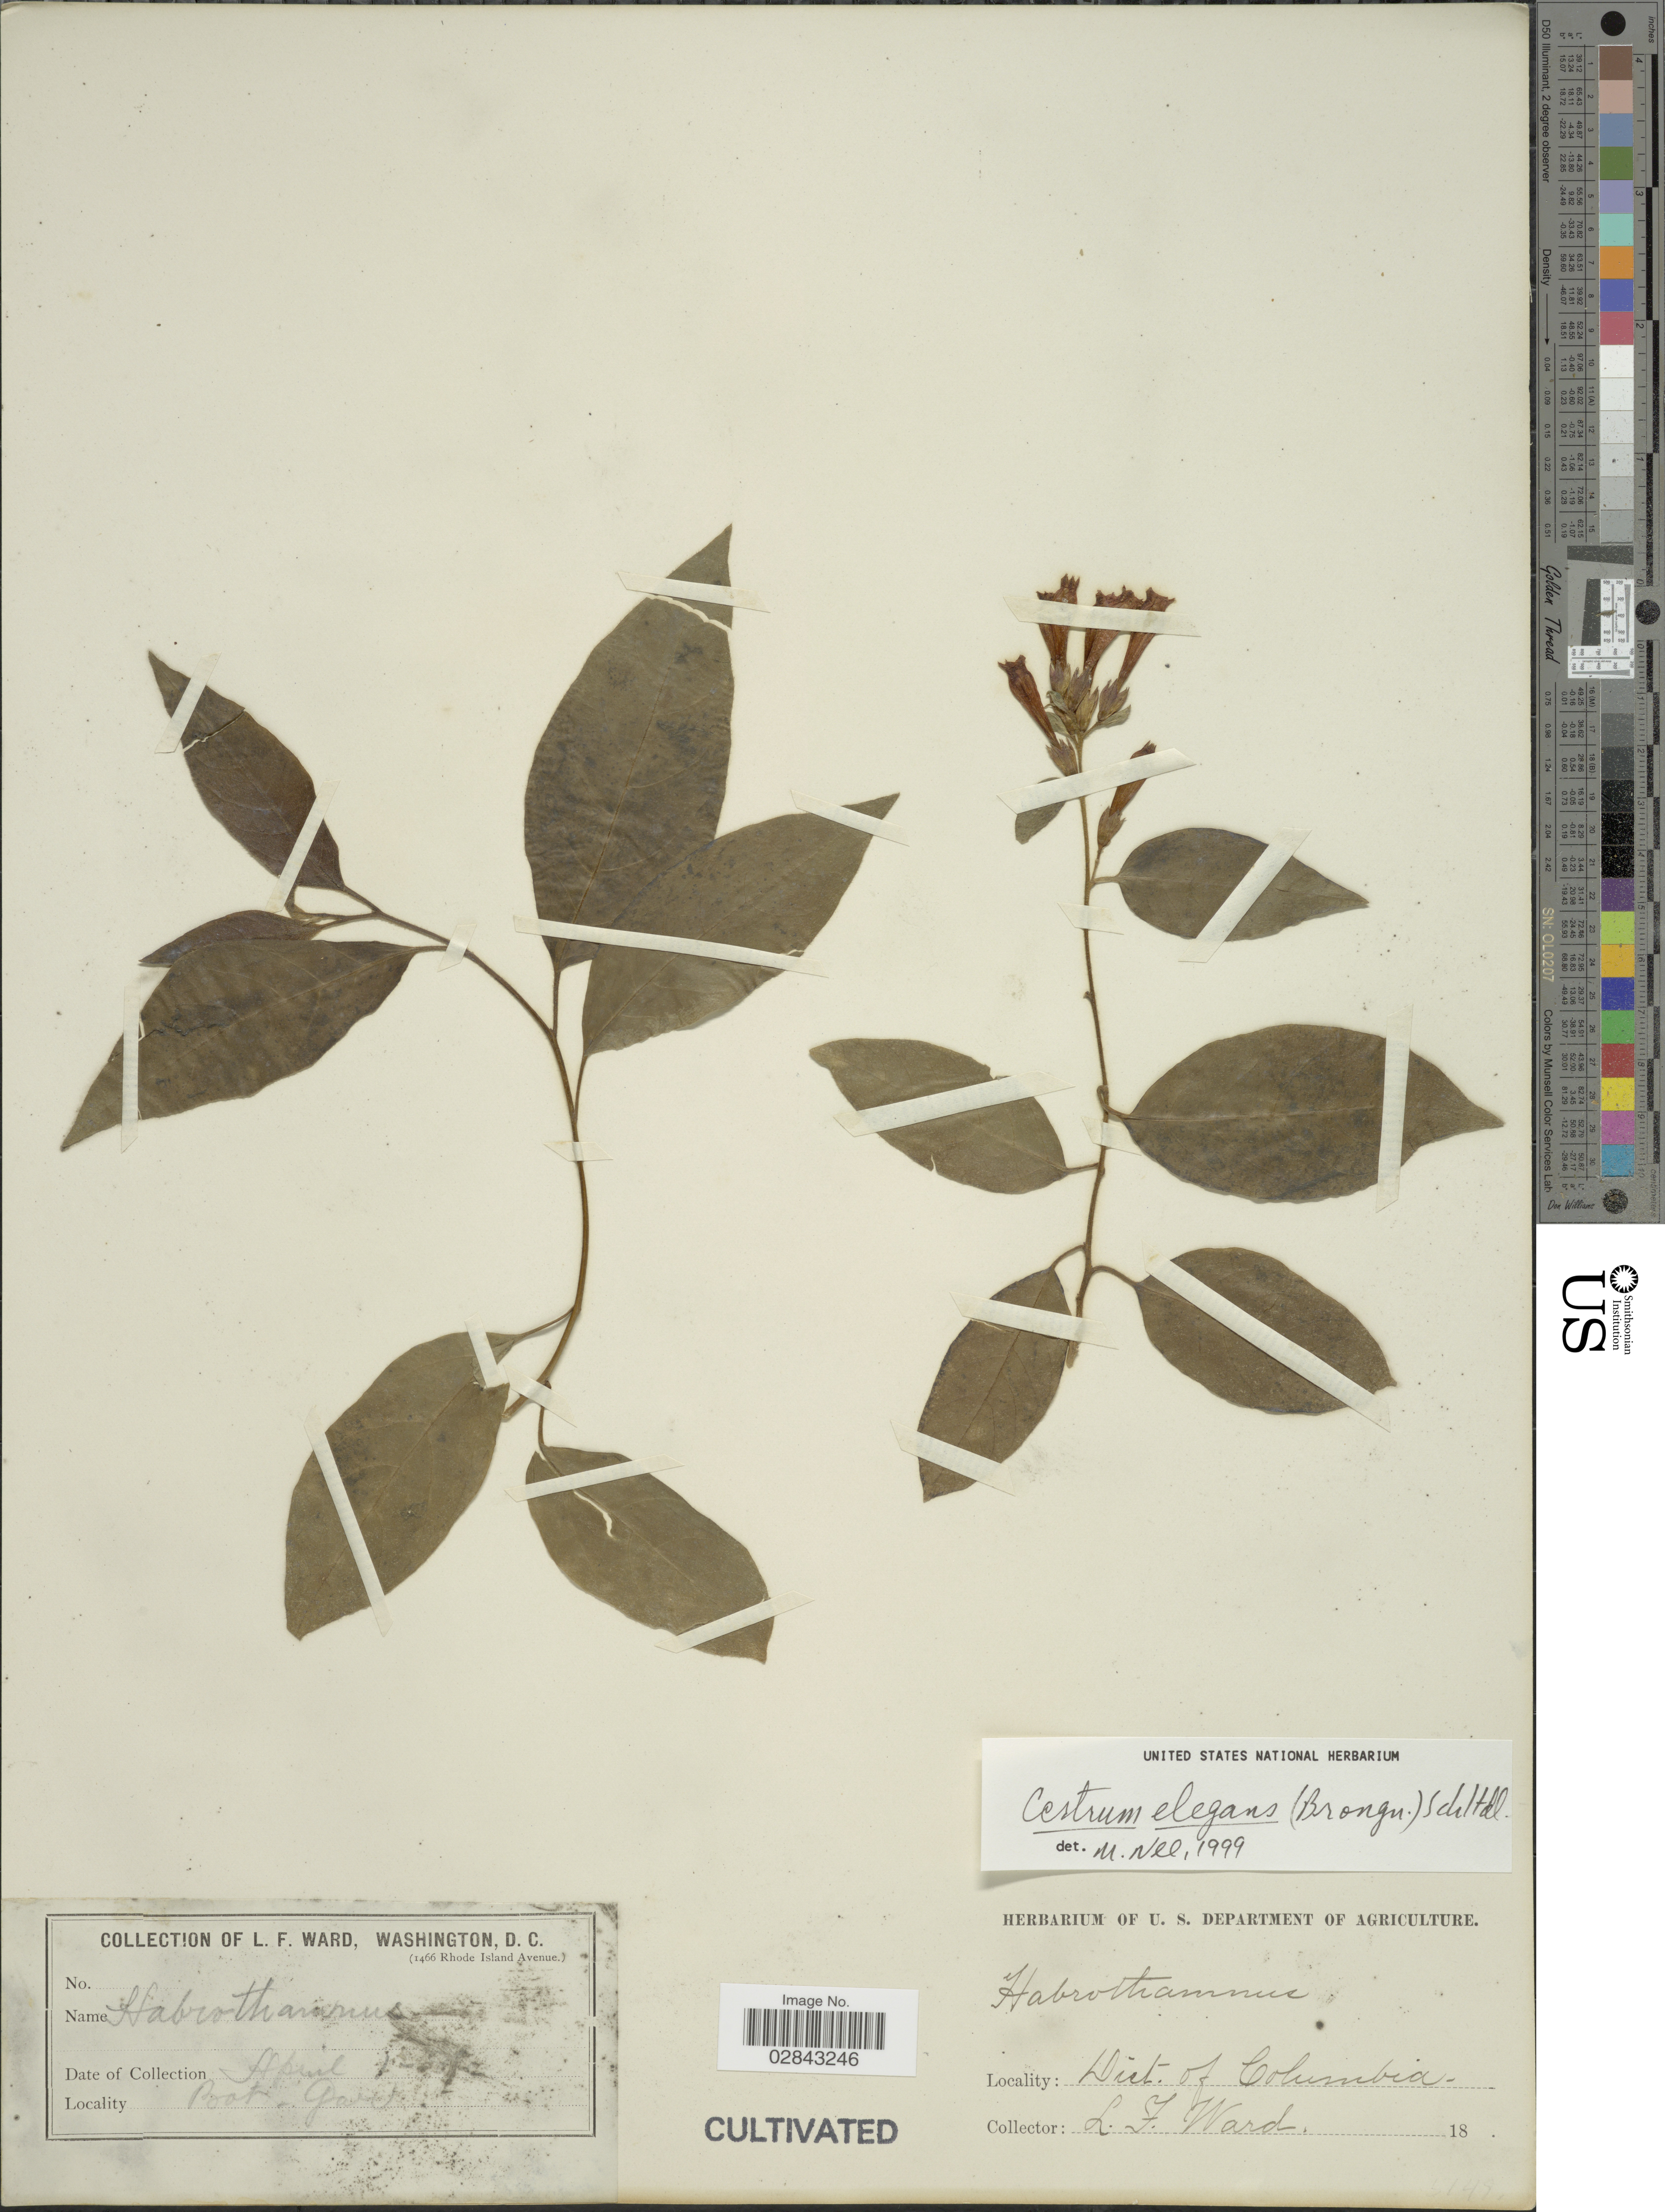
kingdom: Plantae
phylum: Tracheophyta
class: Magnoliopsida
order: Solanales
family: Solanaceae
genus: Cestrum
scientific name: Cestrum diurnum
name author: L.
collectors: L. Ward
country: United States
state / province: District of Columbia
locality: Bot. Gard.